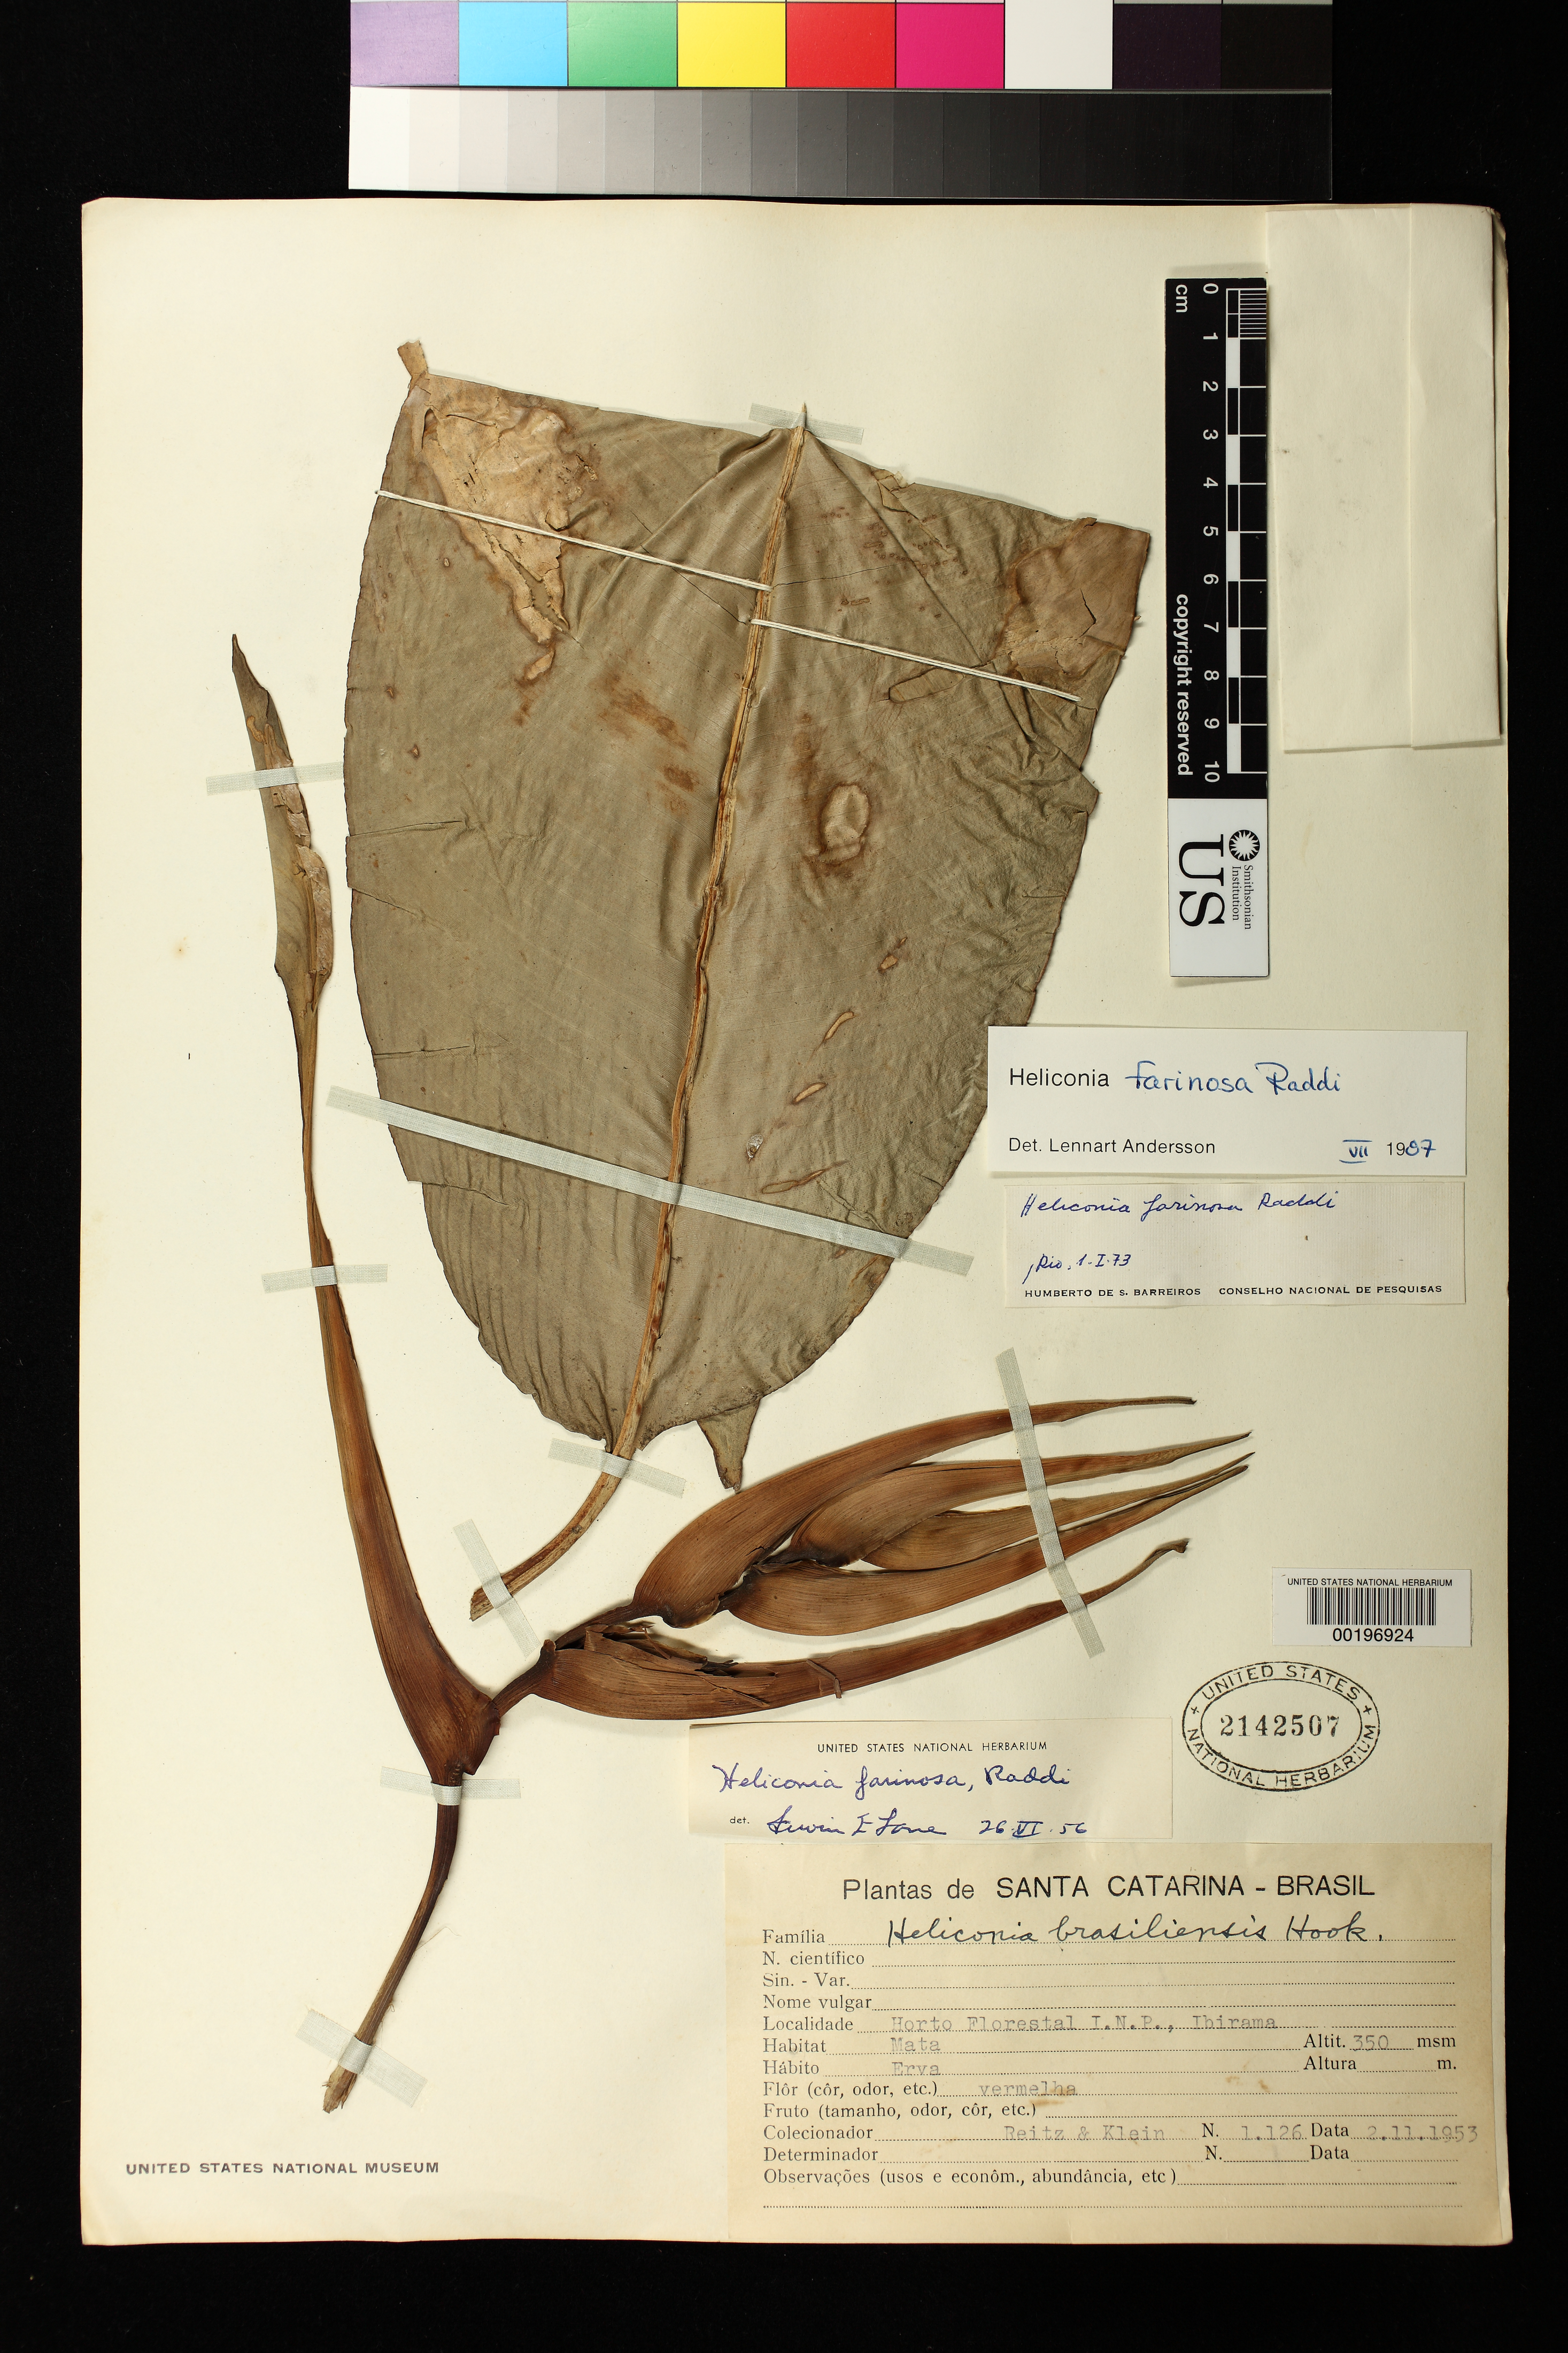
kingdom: Plantae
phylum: Tracheophyta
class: Liliopsida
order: Zingiberales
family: Heliconiaceae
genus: Heliconia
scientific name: Heliconia farinosa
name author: Raddi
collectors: R. Reitz & R. M. Klein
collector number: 1126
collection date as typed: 02 Nov 1953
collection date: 1953-11-02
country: Brazil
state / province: Santa Catarina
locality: Horto florestal i.n.p., ibirama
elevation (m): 350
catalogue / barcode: US 2142507